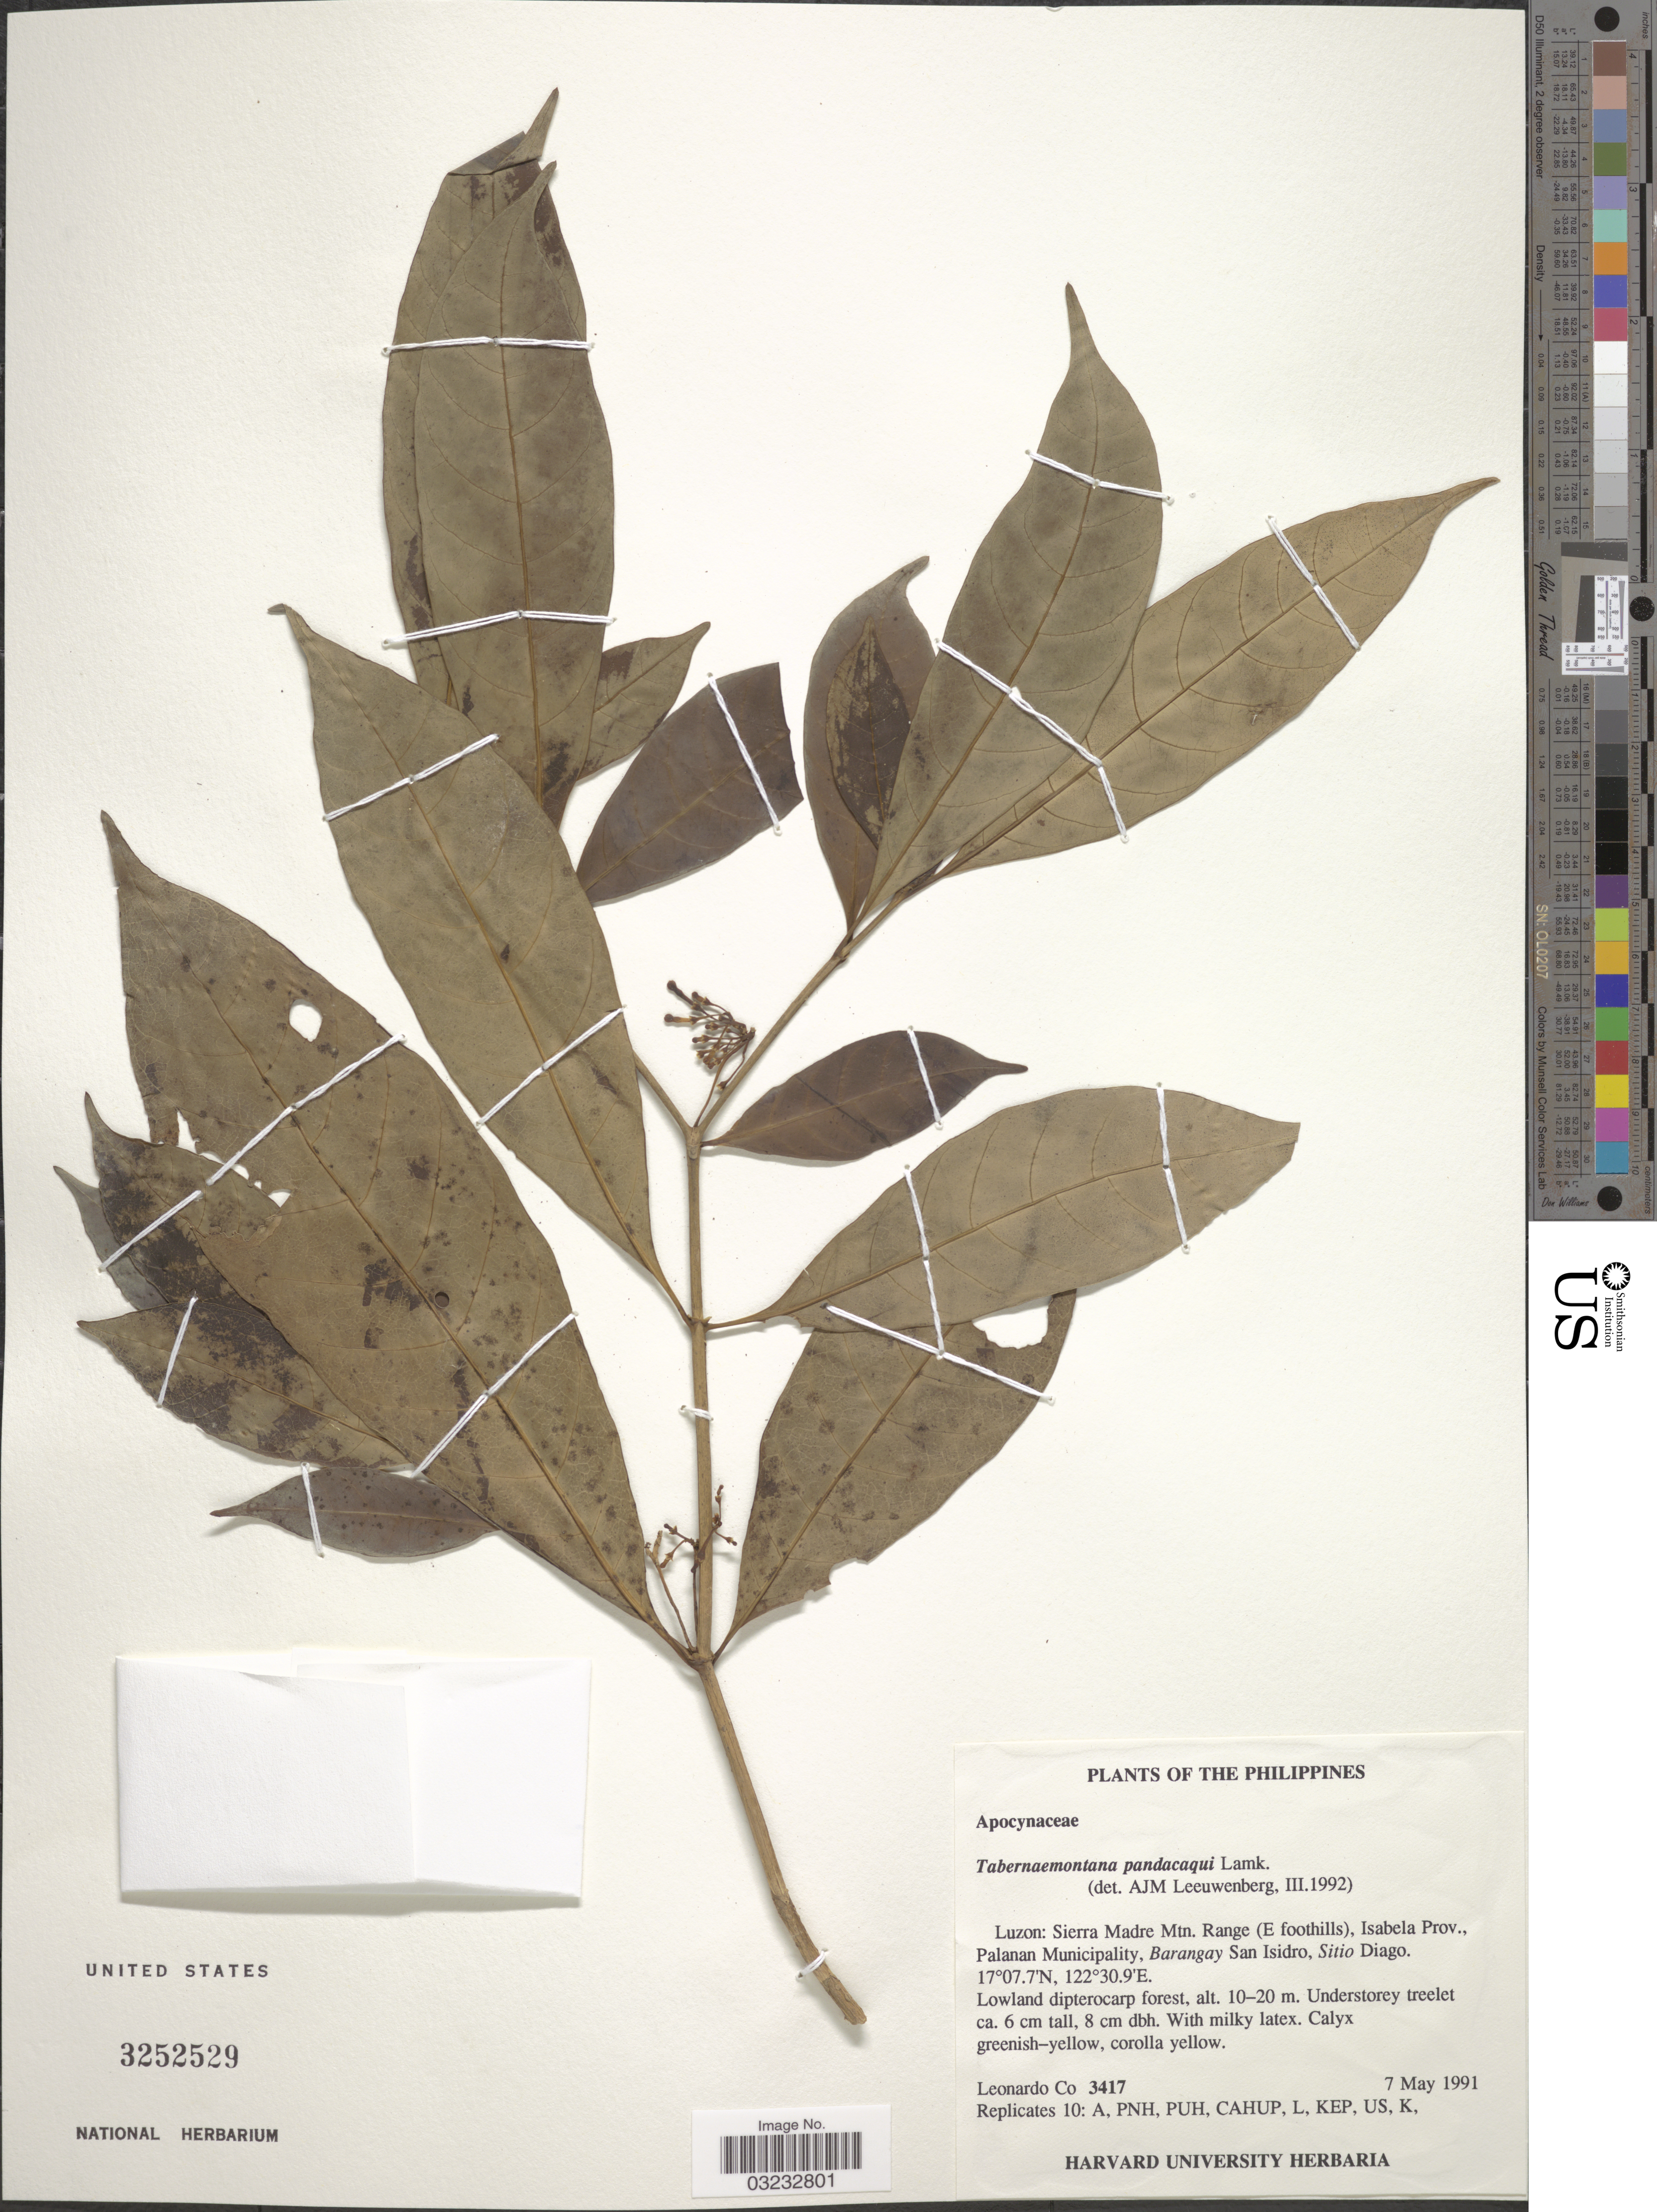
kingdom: Plantae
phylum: Tracheophyta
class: Magnoliopsida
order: Gentianales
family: Apocynaceae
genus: Tabernaemontana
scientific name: Tabernaemontana pandacaqui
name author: Poir.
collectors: L. Co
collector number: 3417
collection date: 1991-05-07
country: Philippines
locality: Luzon: Sierra Madre Mtn. Range (E foothills), Isabela Prov., Palanan Municipality, Barangay San Isidro, Sitio Diago.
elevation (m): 10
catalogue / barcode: US 3252529